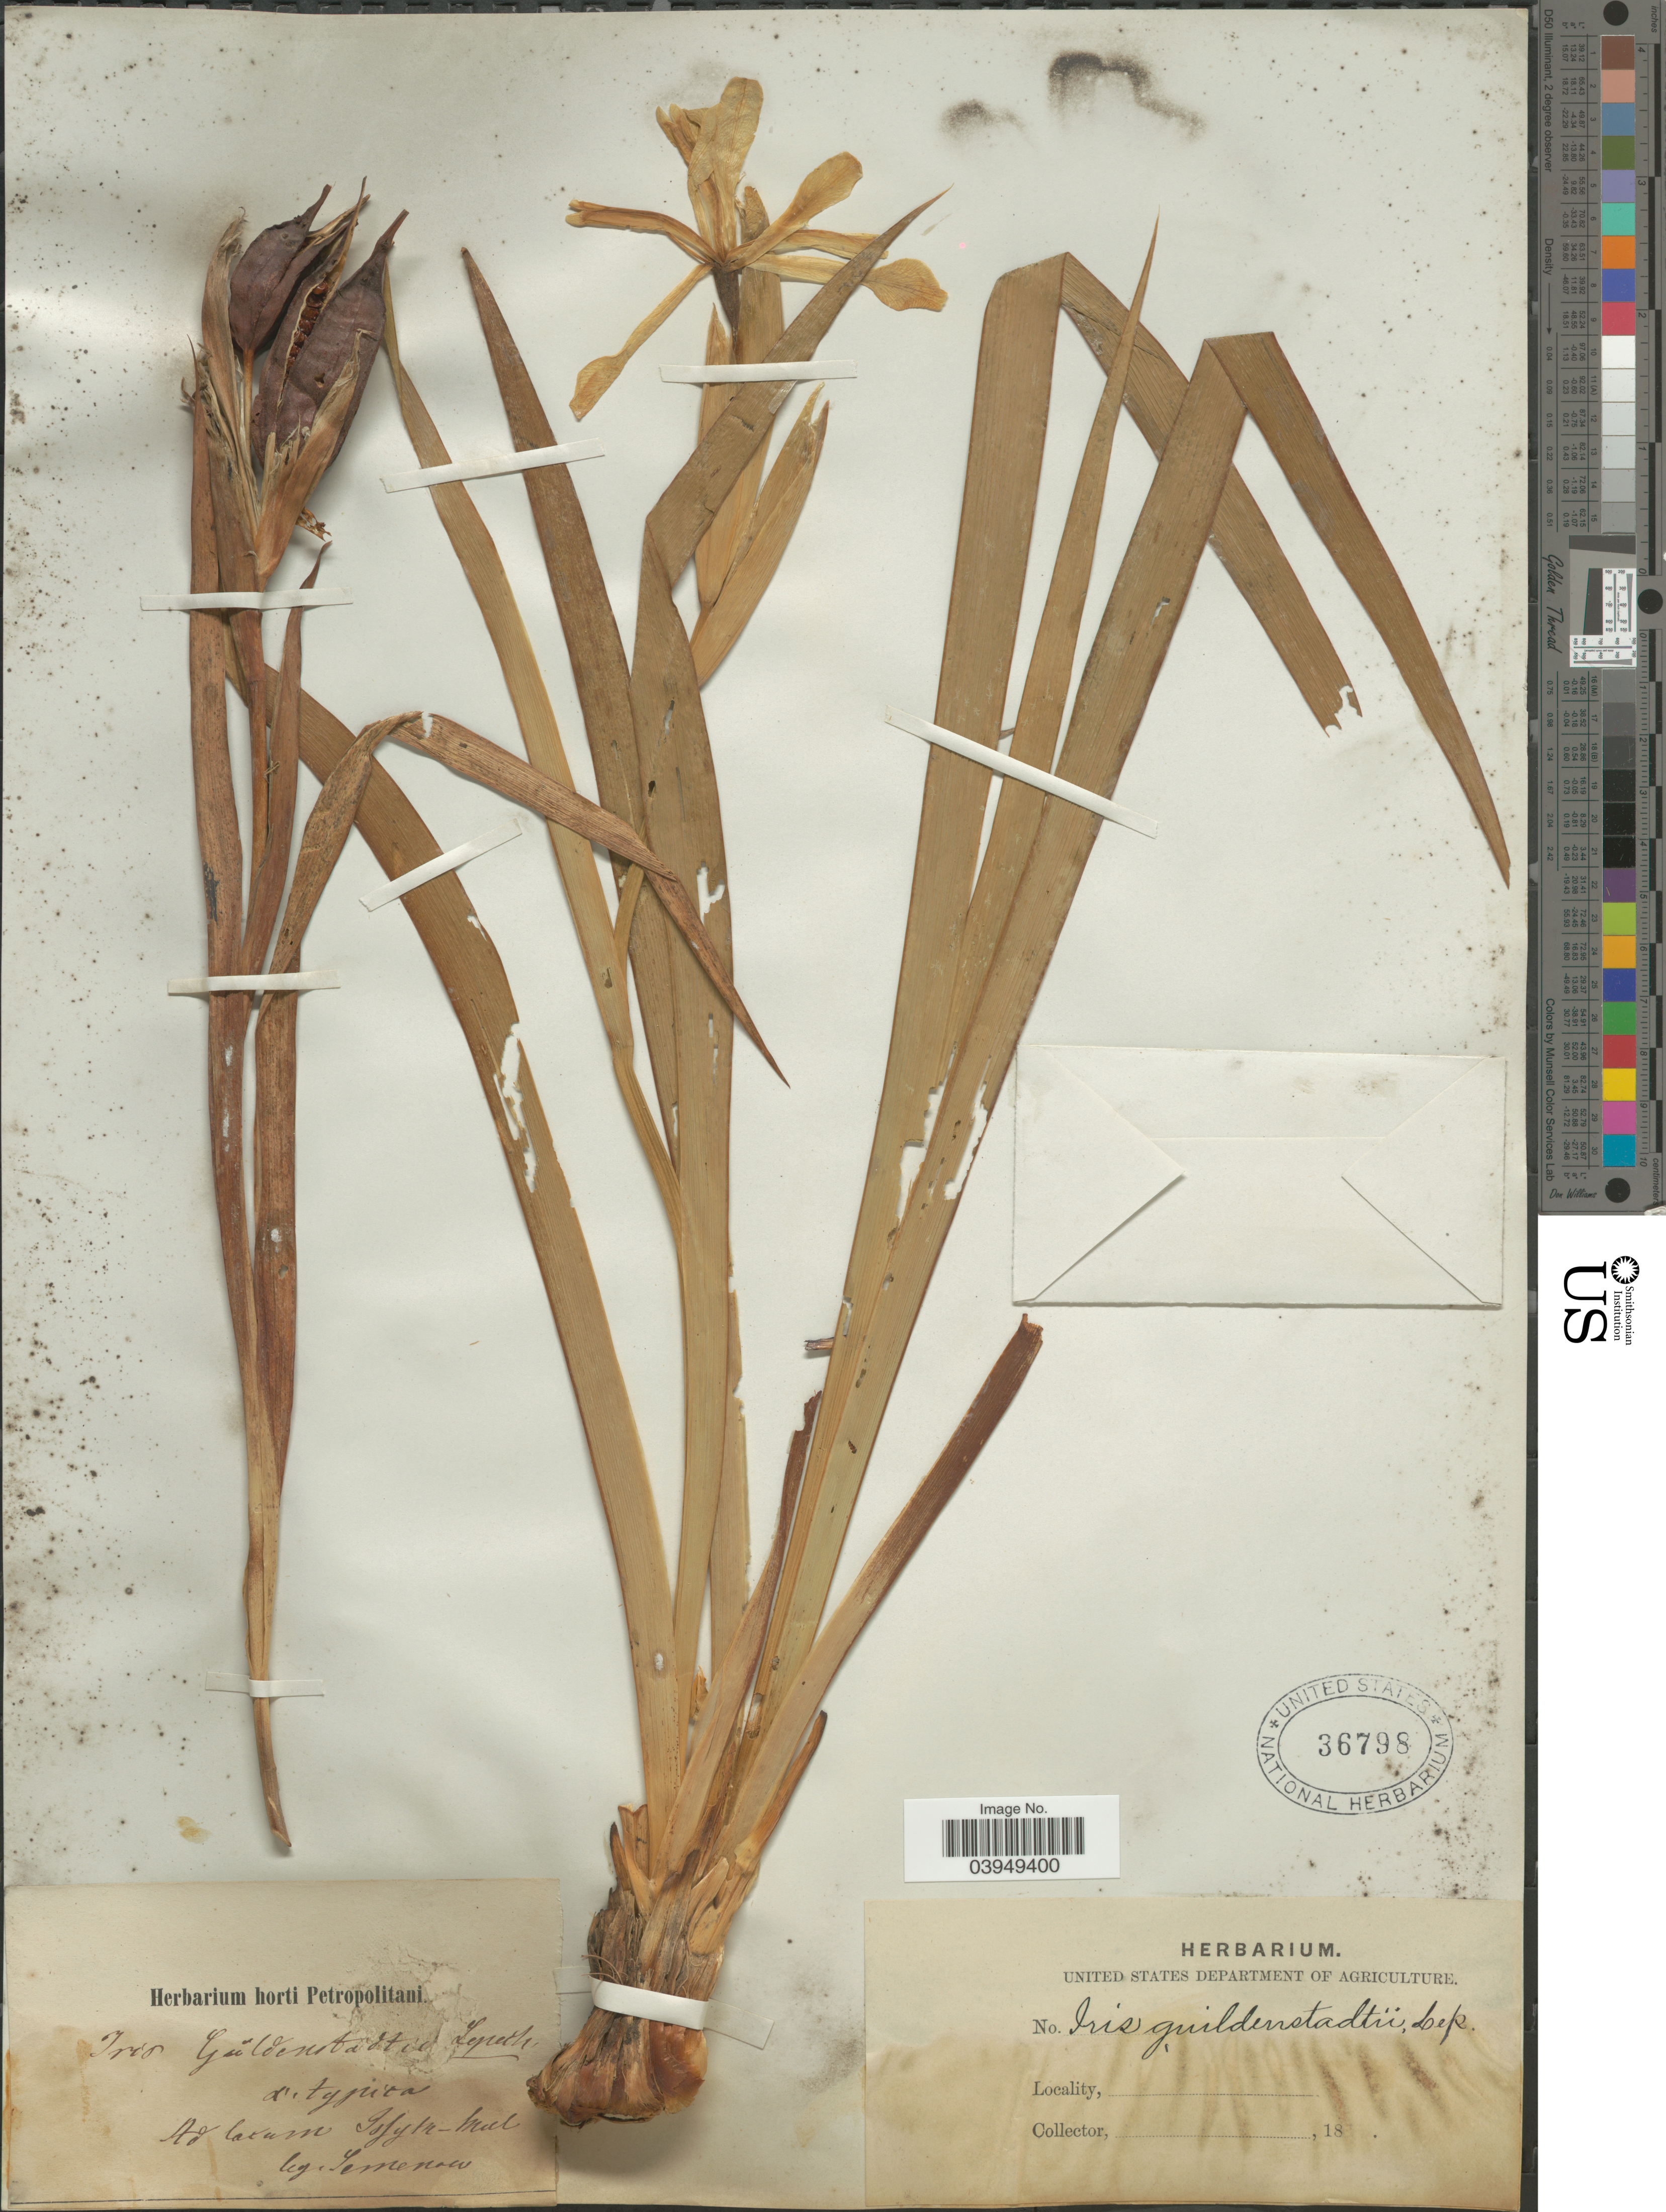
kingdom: Plantae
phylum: Tracheophyta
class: Liliopsida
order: Asparagales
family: Iridaceae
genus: Iris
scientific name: Iris gueldenstaedtiana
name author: Lepech.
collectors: P. P. Semenov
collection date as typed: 18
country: Kyrgyzstan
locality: Ad lacum Issyk-kul.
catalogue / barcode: US 36798